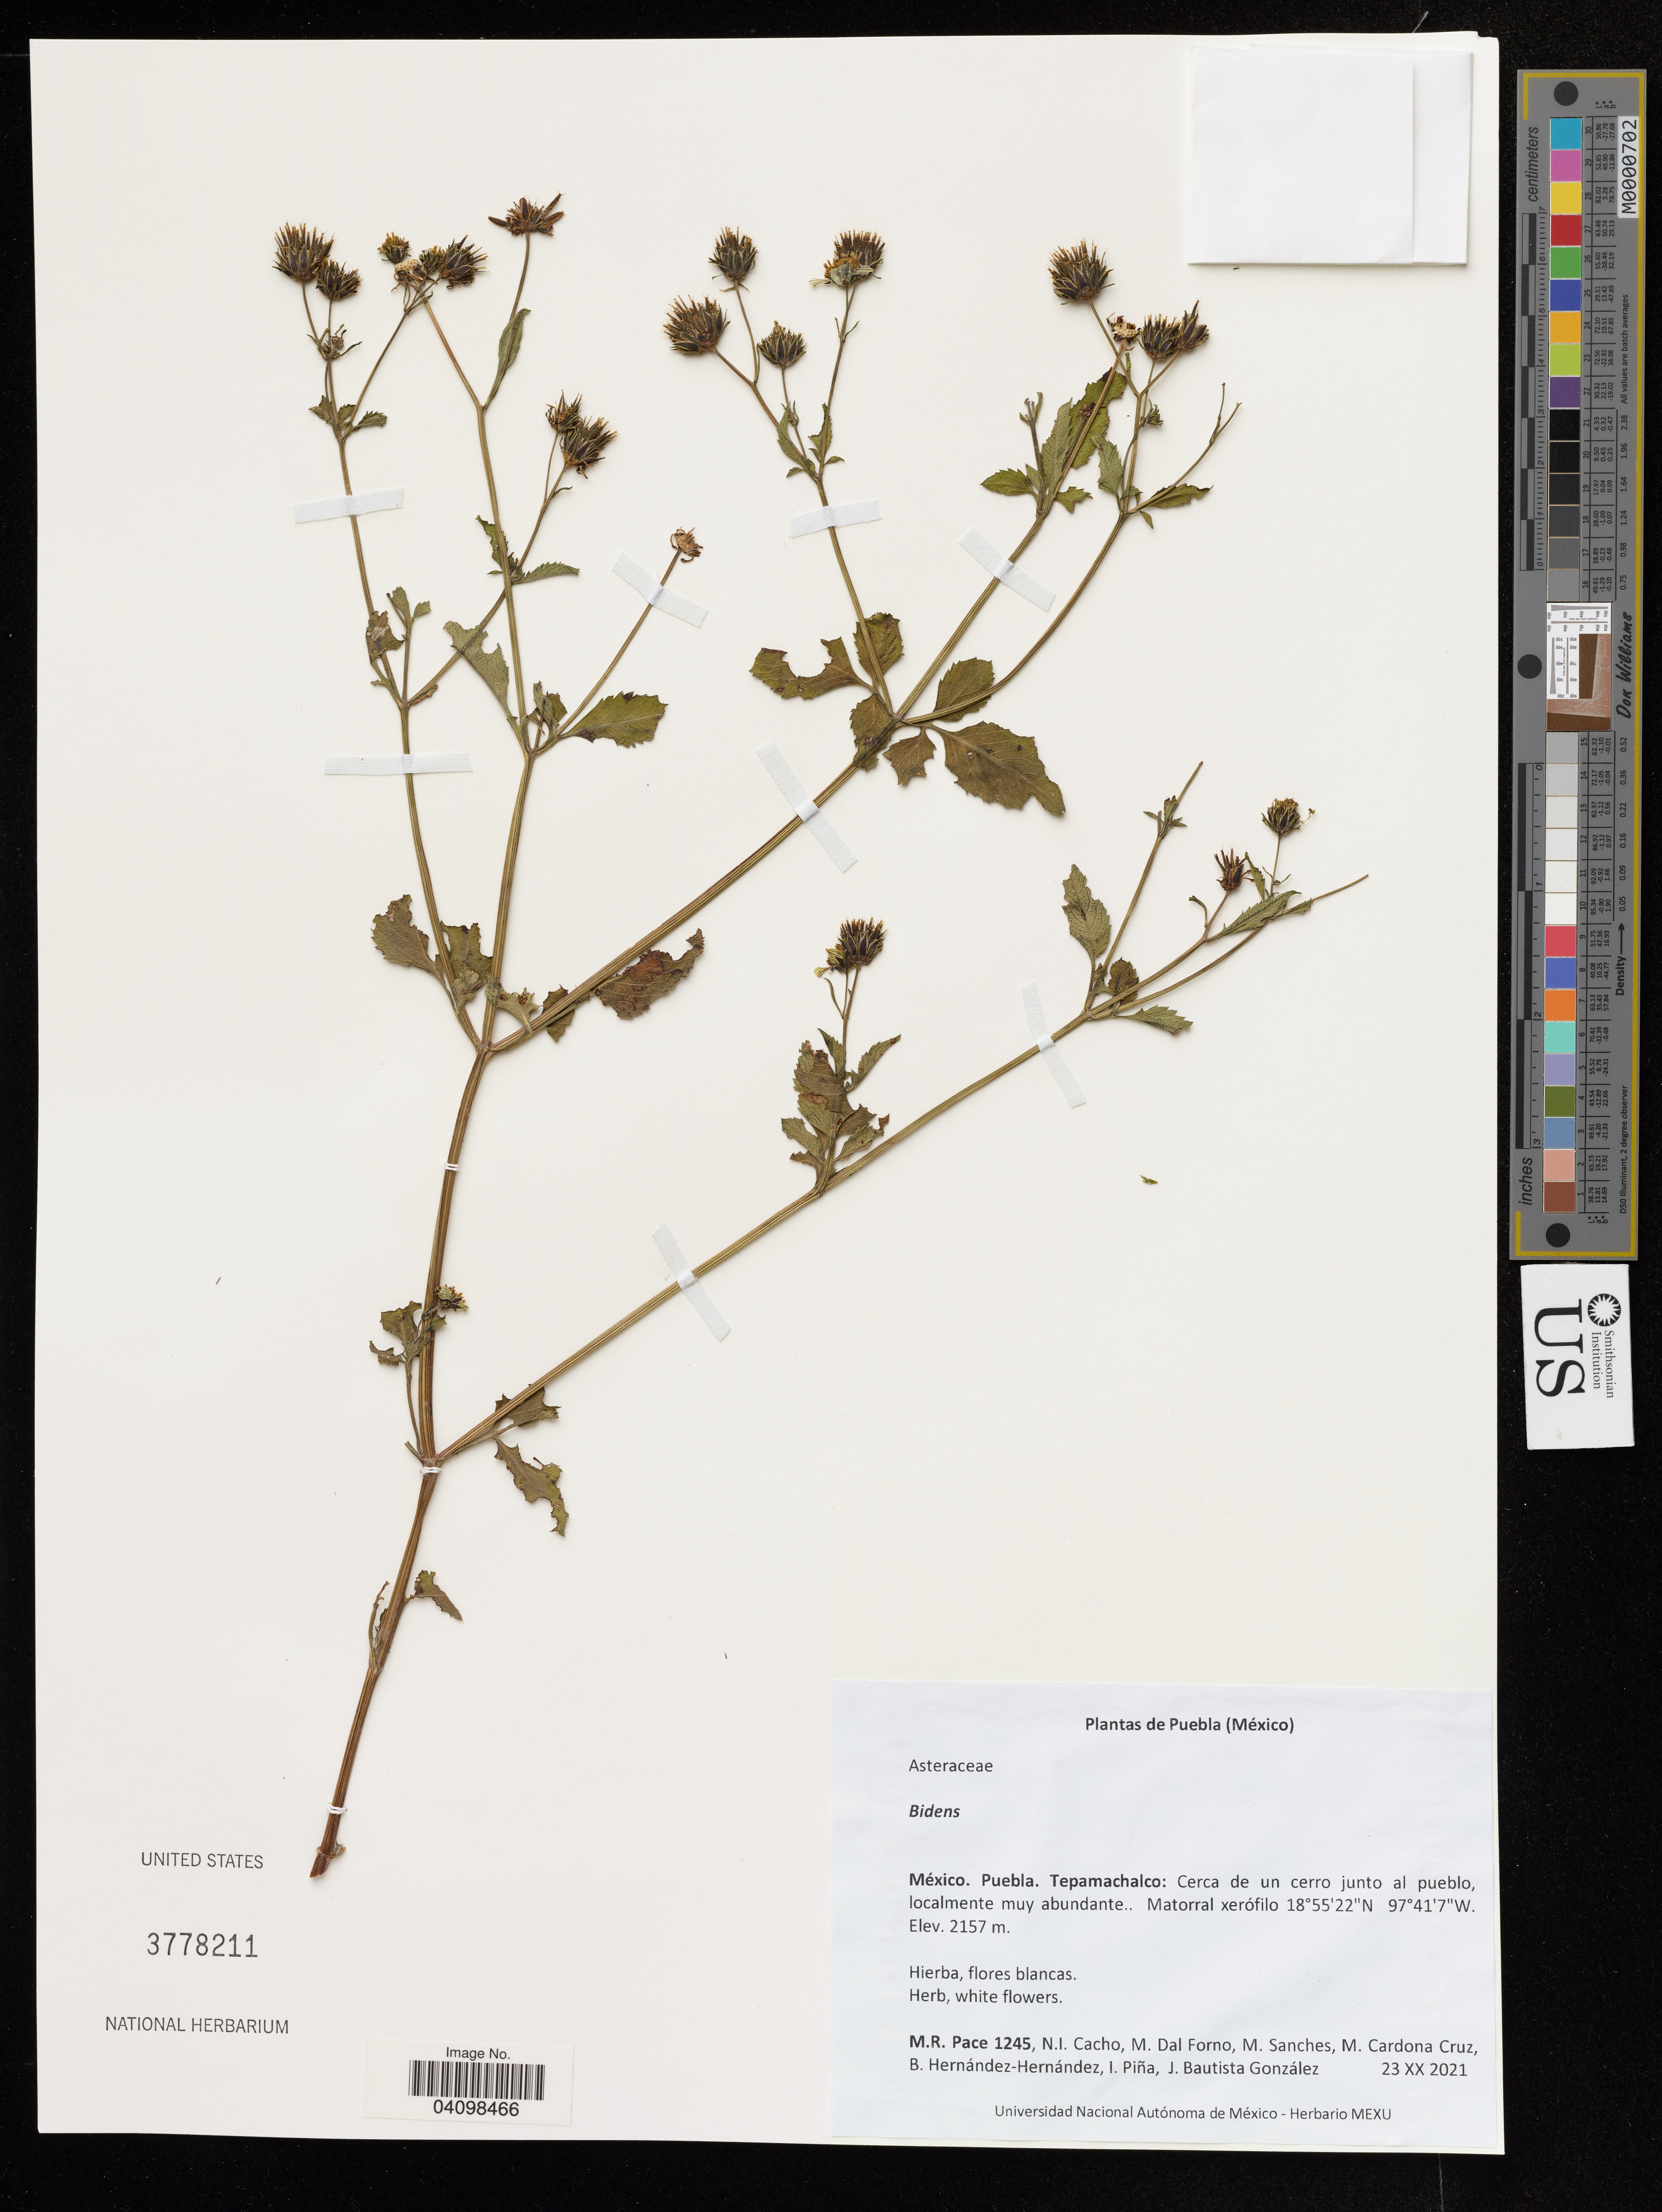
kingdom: Plantae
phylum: Tracheophyta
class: Magnoliopsida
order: Asterales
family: Asteraceae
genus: Bidens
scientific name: Bidens sp.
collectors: M. Pace, N. Cacho & M. Dal Forno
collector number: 1245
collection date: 2021-10-23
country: Mexico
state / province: Puebla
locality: Tepamachalco: Cerca de un cerro junto al pueblo, localmente muy abundante.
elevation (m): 2157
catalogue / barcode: US 3778211